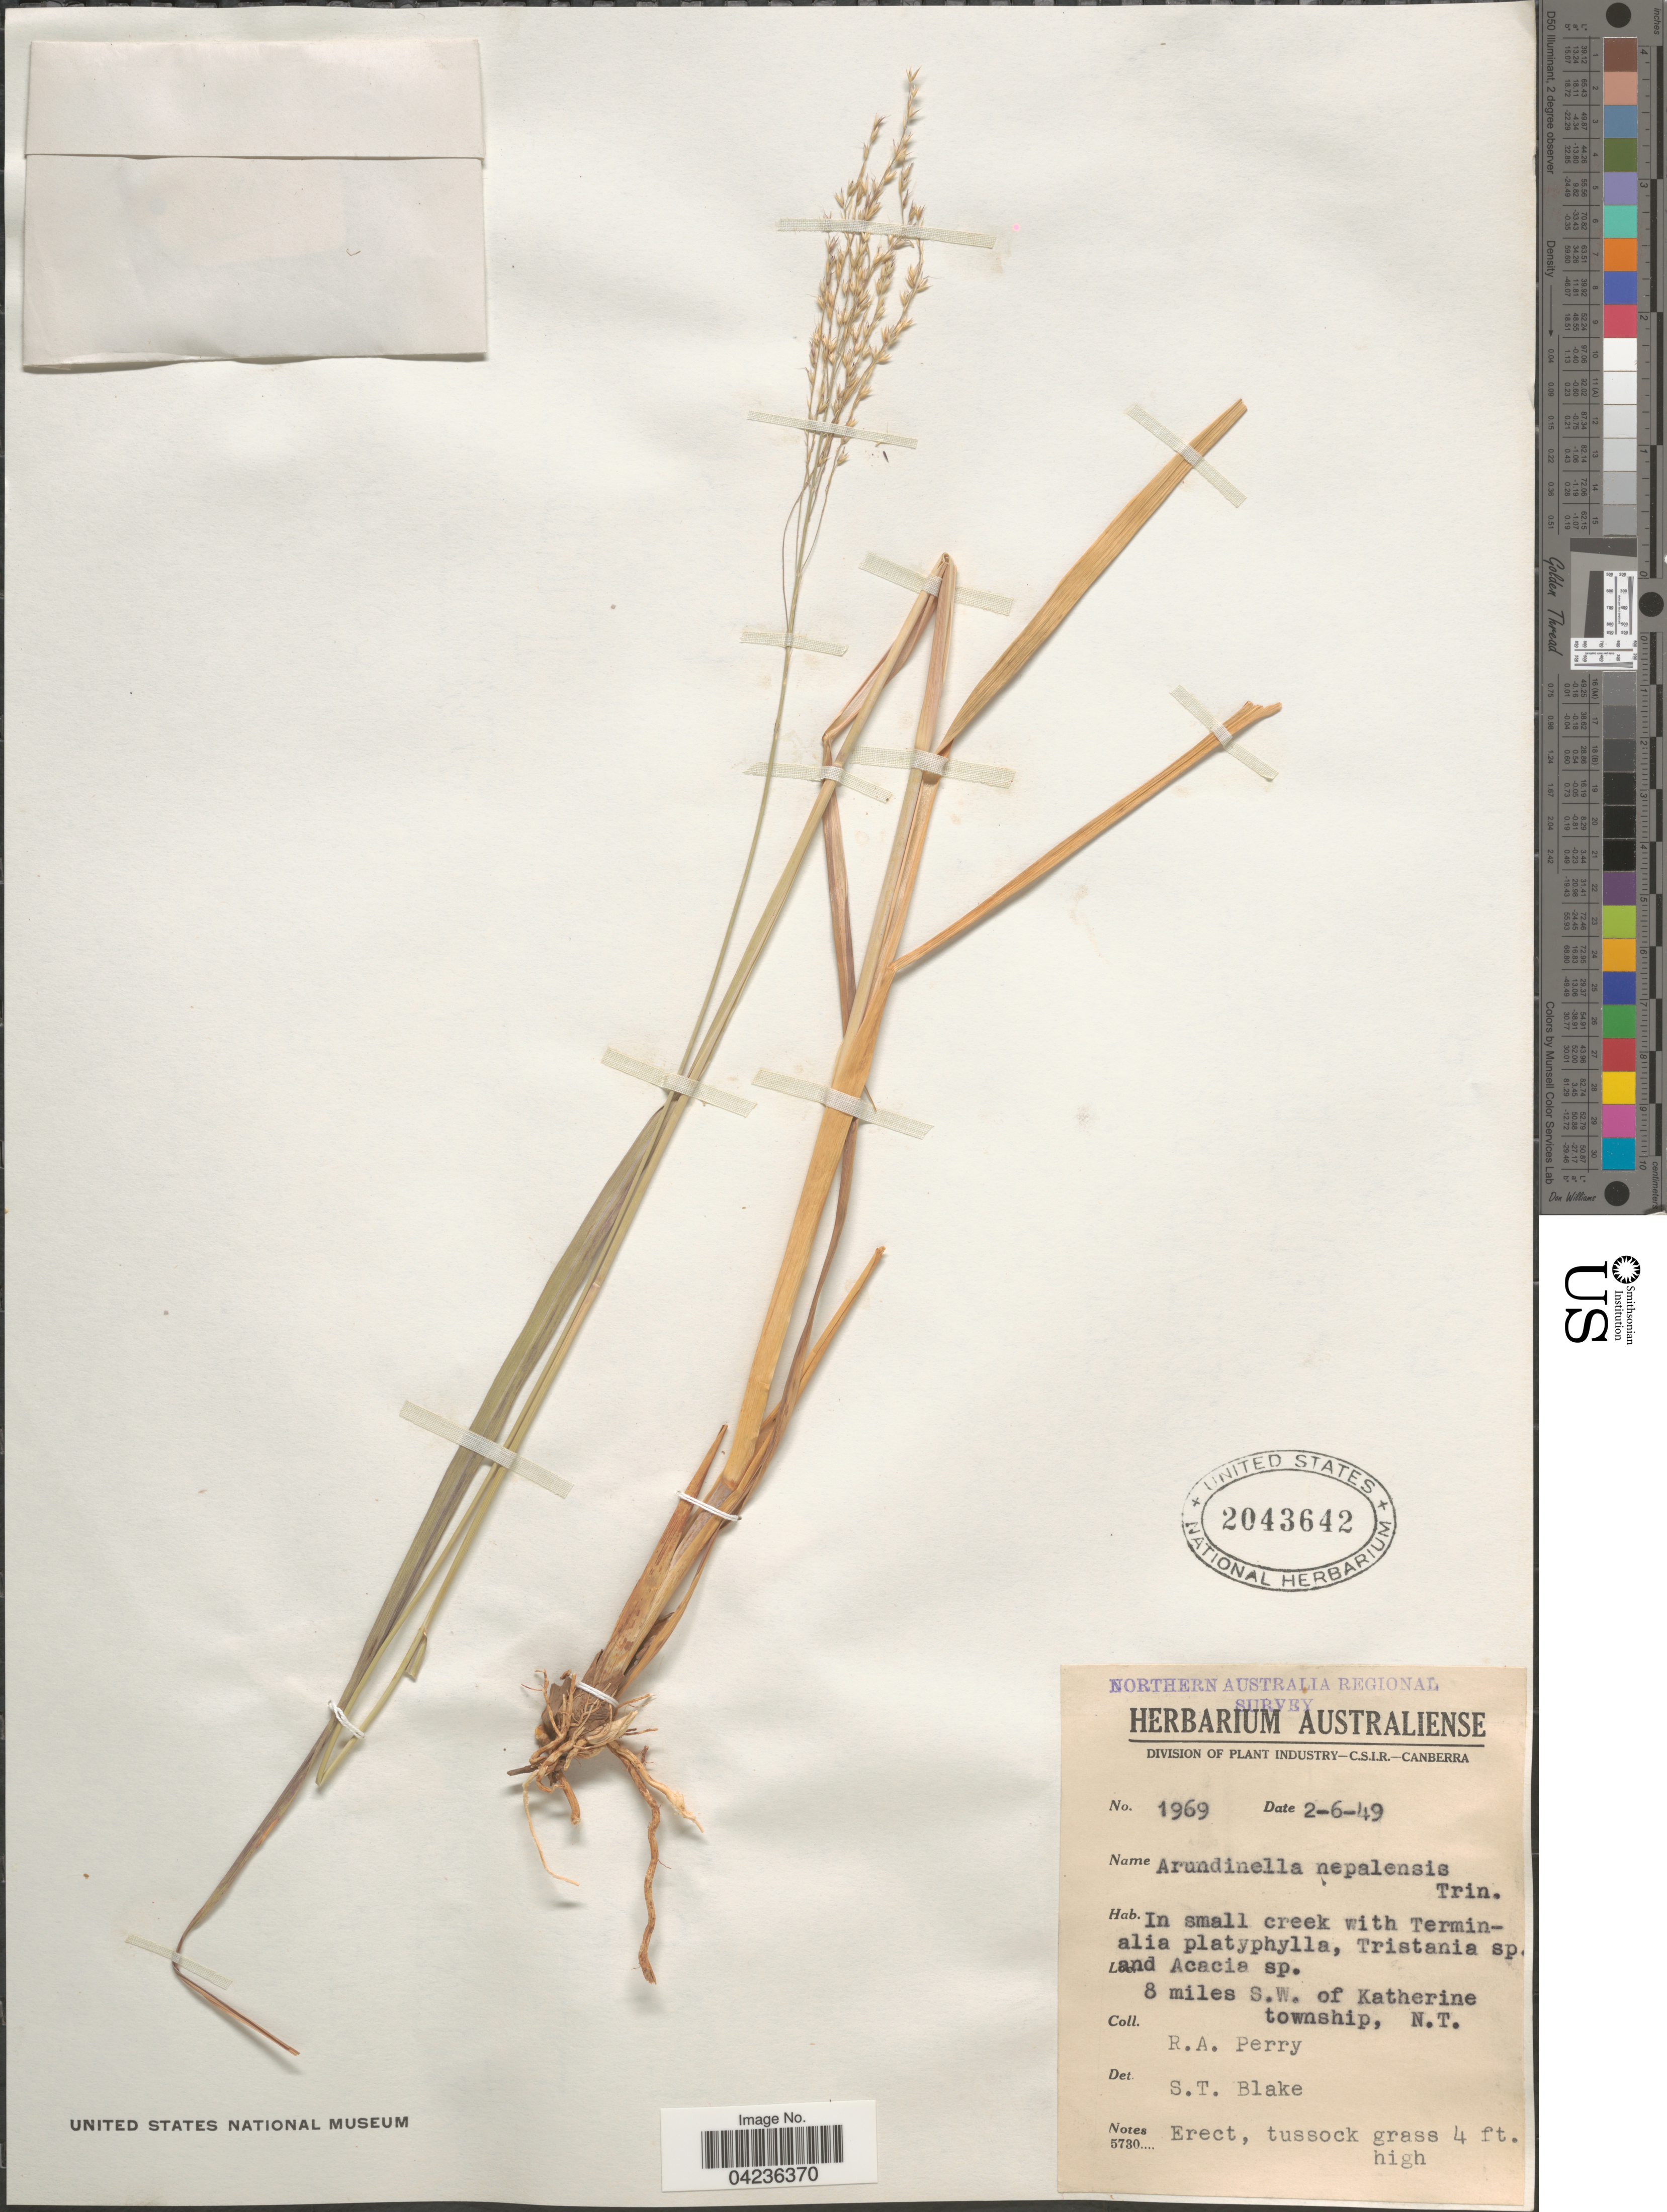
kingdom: Plantae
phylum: Tracheophyta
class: Liliopsida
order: Poales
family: Poaceae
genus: Arundinella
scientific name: Arundinella nepalensis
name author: Trin.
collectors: Perry, R. A.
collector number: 1969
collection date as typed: Transcribed d/m/y: 2/6/49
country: Australia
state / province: Northern Territory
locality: Northern Australia Regional Survey. 8 miles S.W. of Katherine township, N.T.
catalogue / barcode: US 2043642